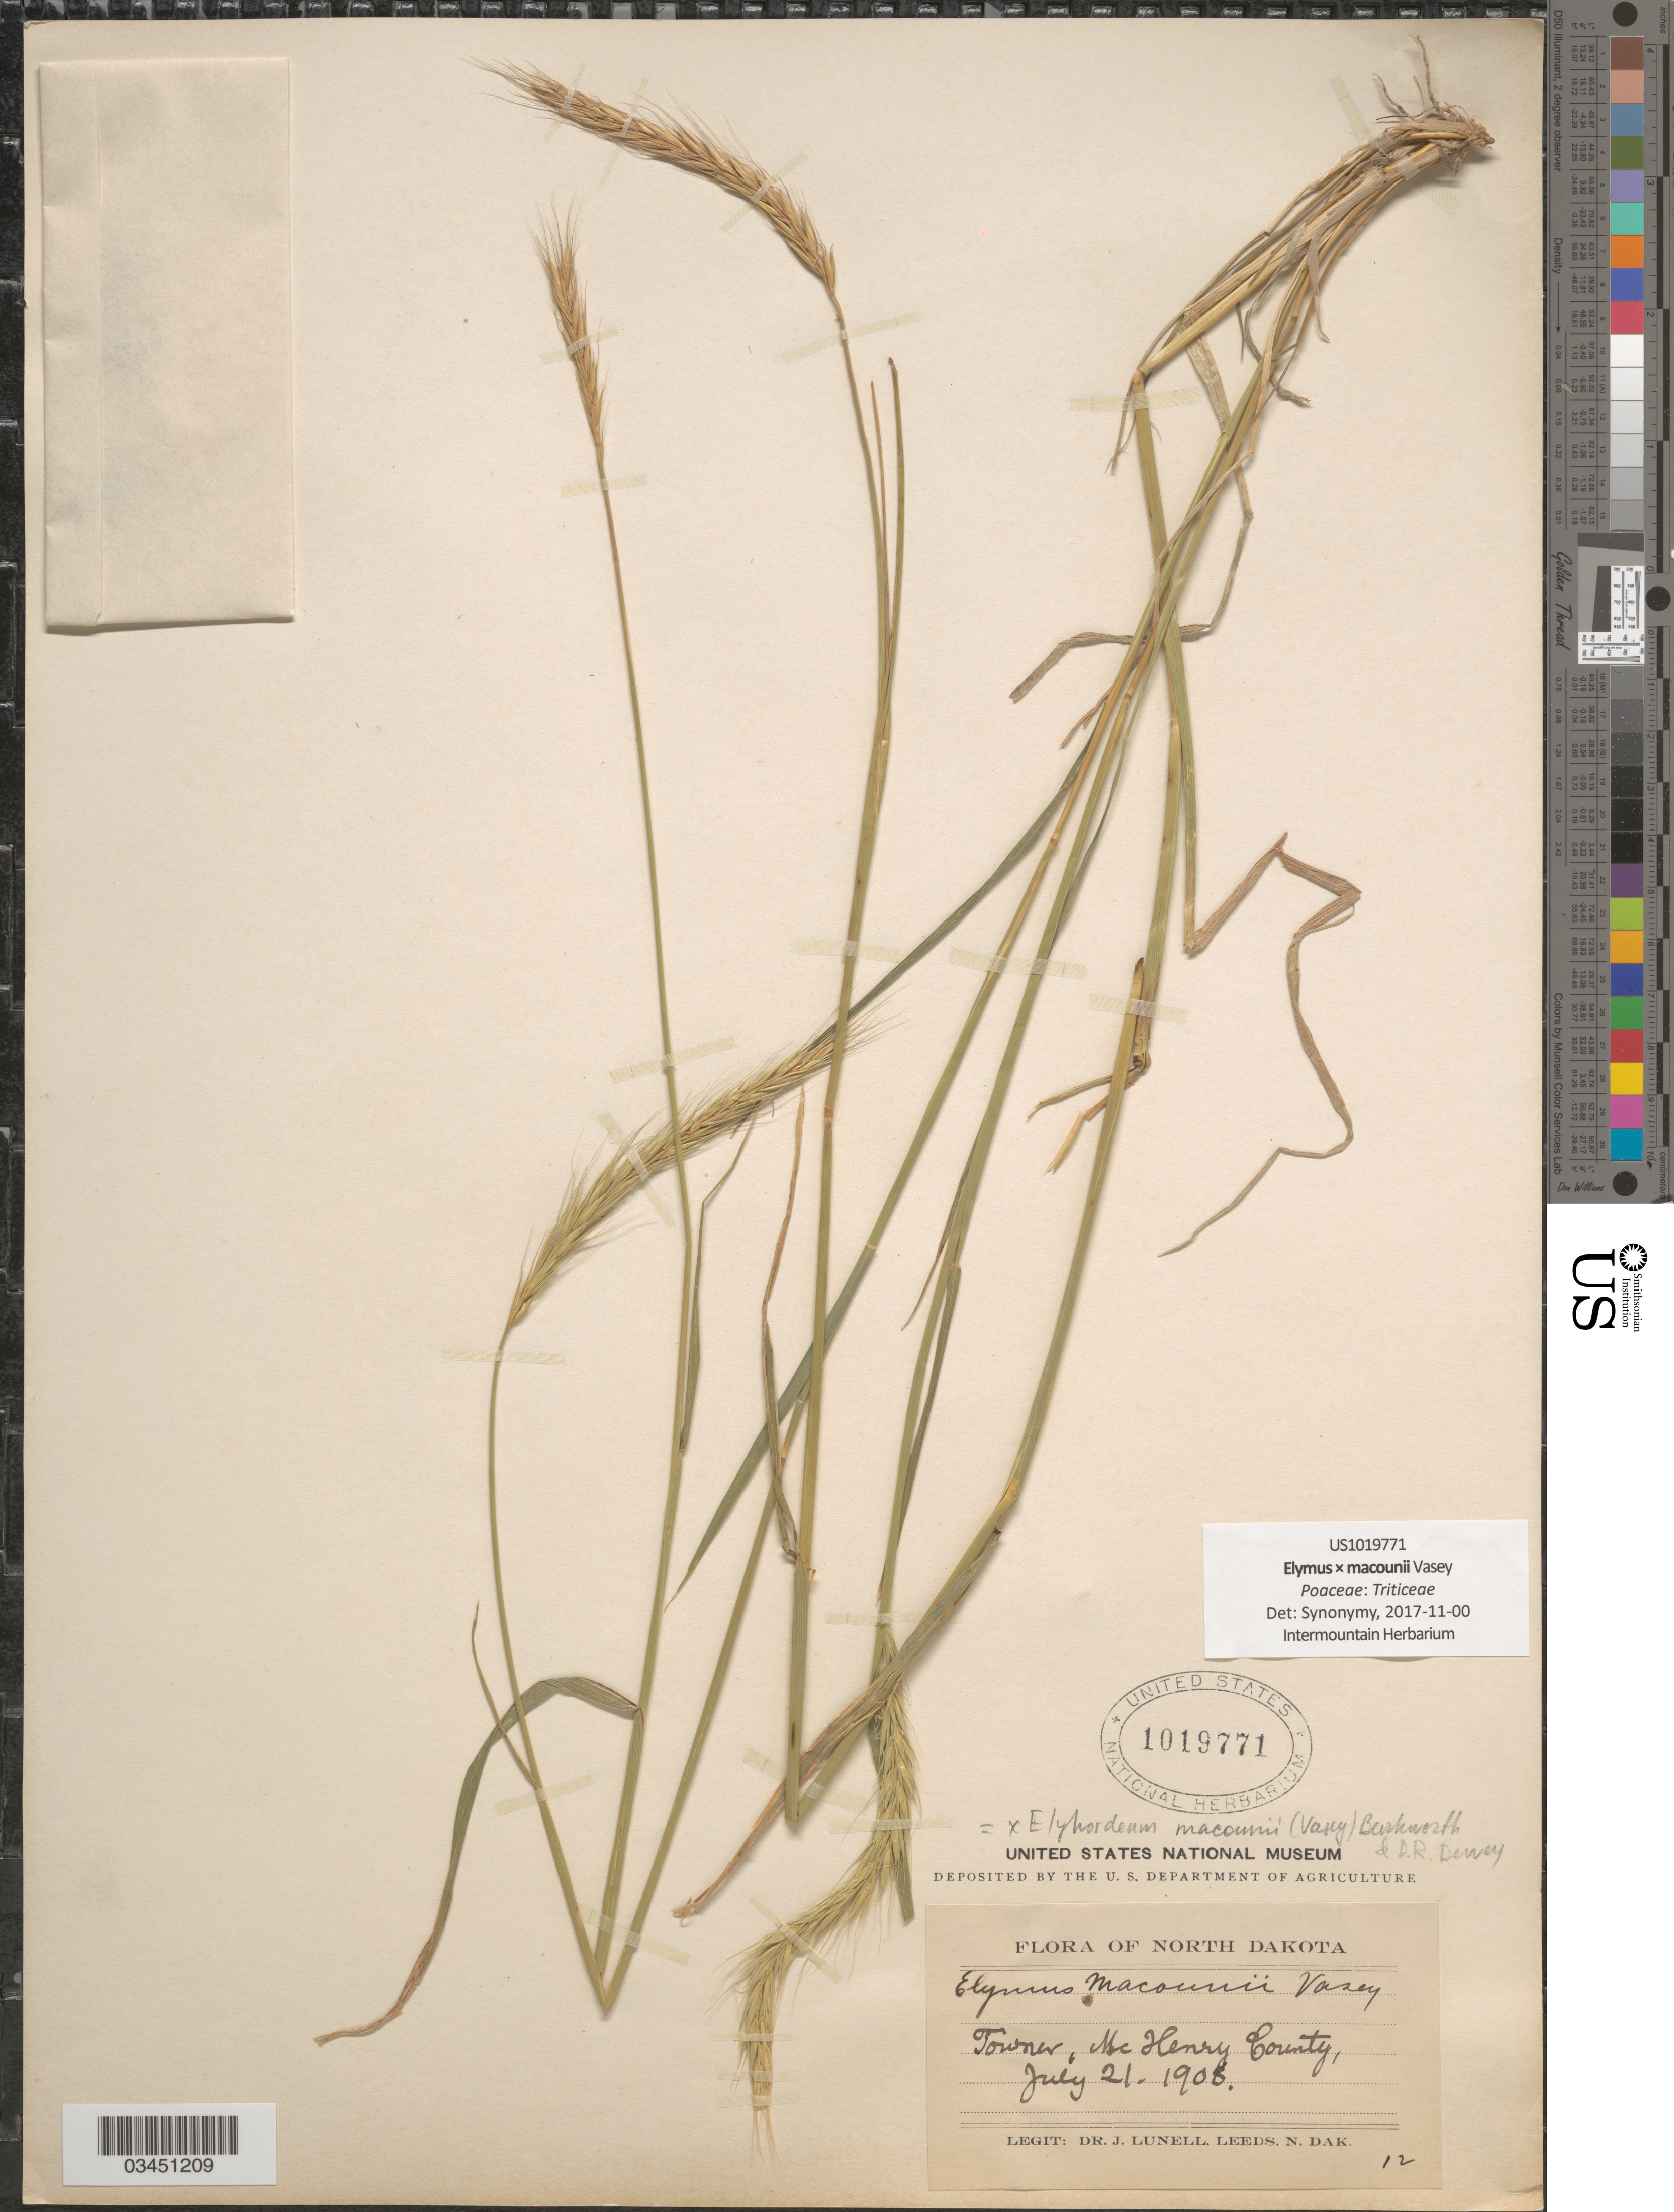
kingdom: Plantae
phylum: Tracheophyta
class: Liliopsida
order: Poales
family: Poaceae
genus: Elyhordeum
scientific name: x Elyhordeum macounii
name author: (Vasey) Barkworth & Dewey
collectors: J. Lunell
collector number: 12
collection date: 1908-07-21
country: United States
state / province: North Dakota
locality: Towner, McHenry County.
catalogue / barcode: US 1019771